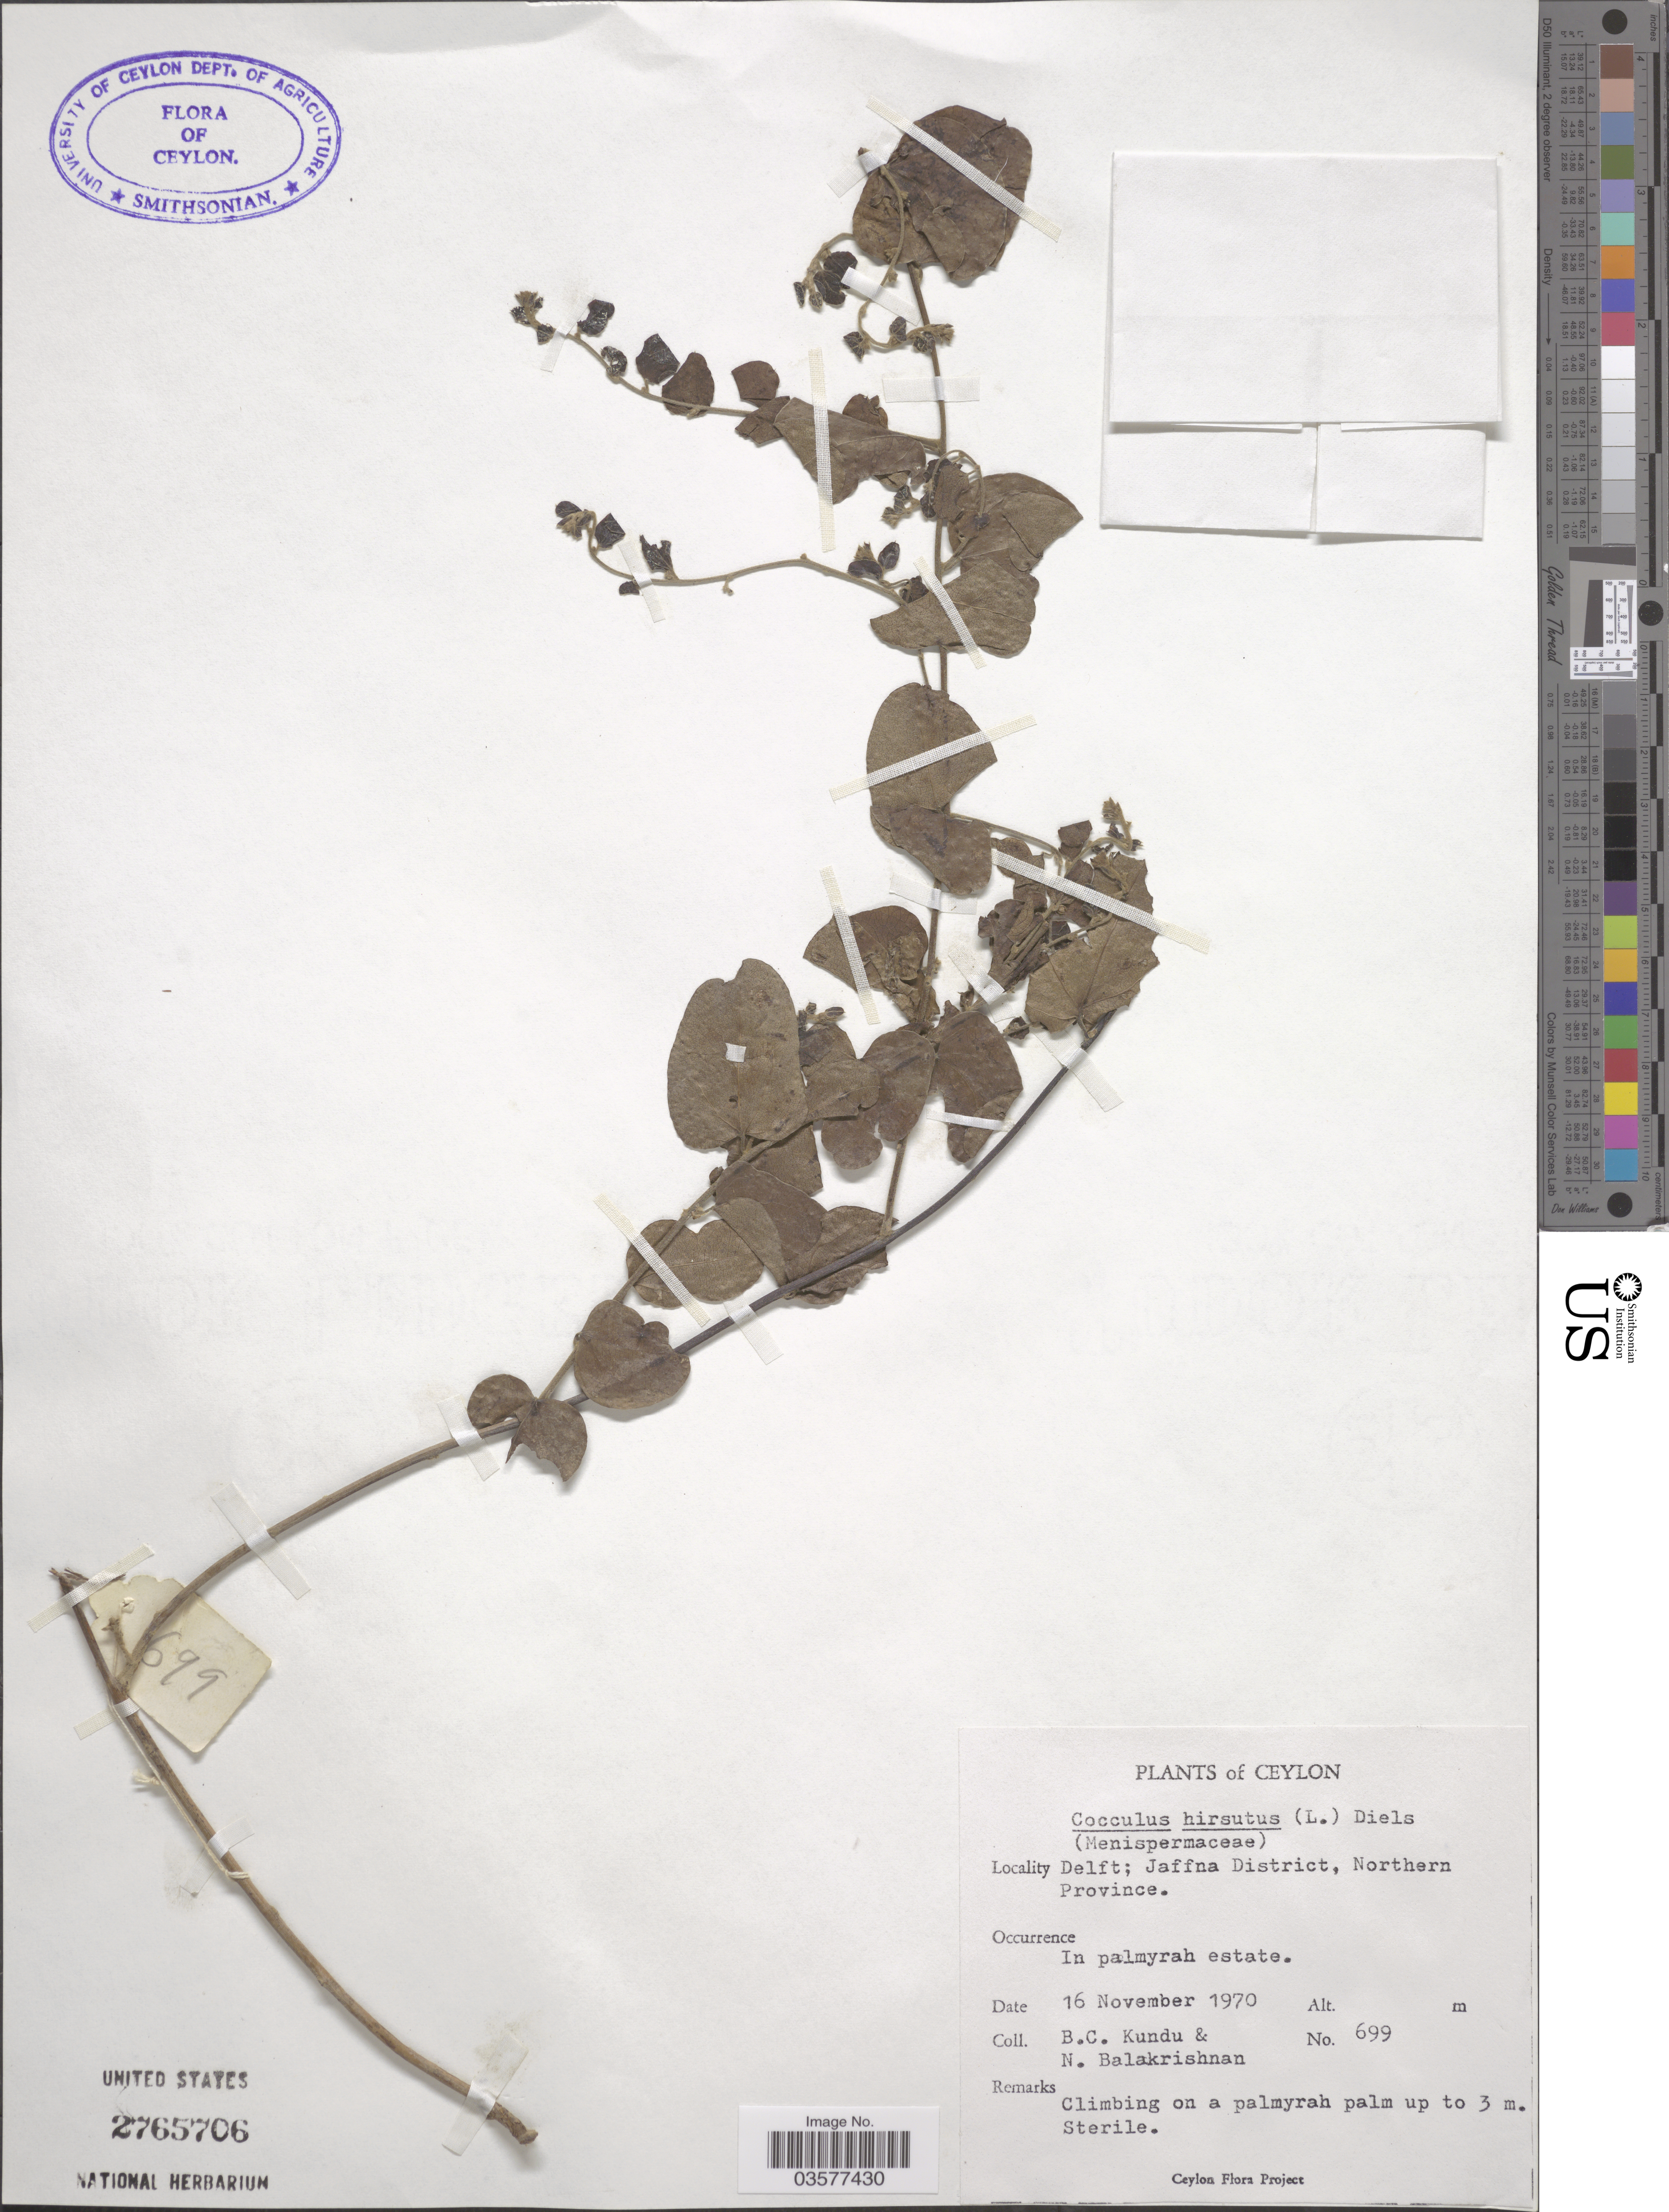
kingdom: Plantae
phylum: Tracheophyta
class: Magnoliopsida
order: Ranunculales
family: Menispermaceae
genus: Cocculus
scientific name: Cocculus hirsutus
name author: (L.) Diels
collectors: B. C. Kundu & N. Balakrishnan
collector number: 699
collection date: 1970-11-16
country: Sri Lanka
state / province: Northern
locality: Ceylon. Delft; Jaffna District. In palmyrah estate.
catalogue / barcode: US 2765706